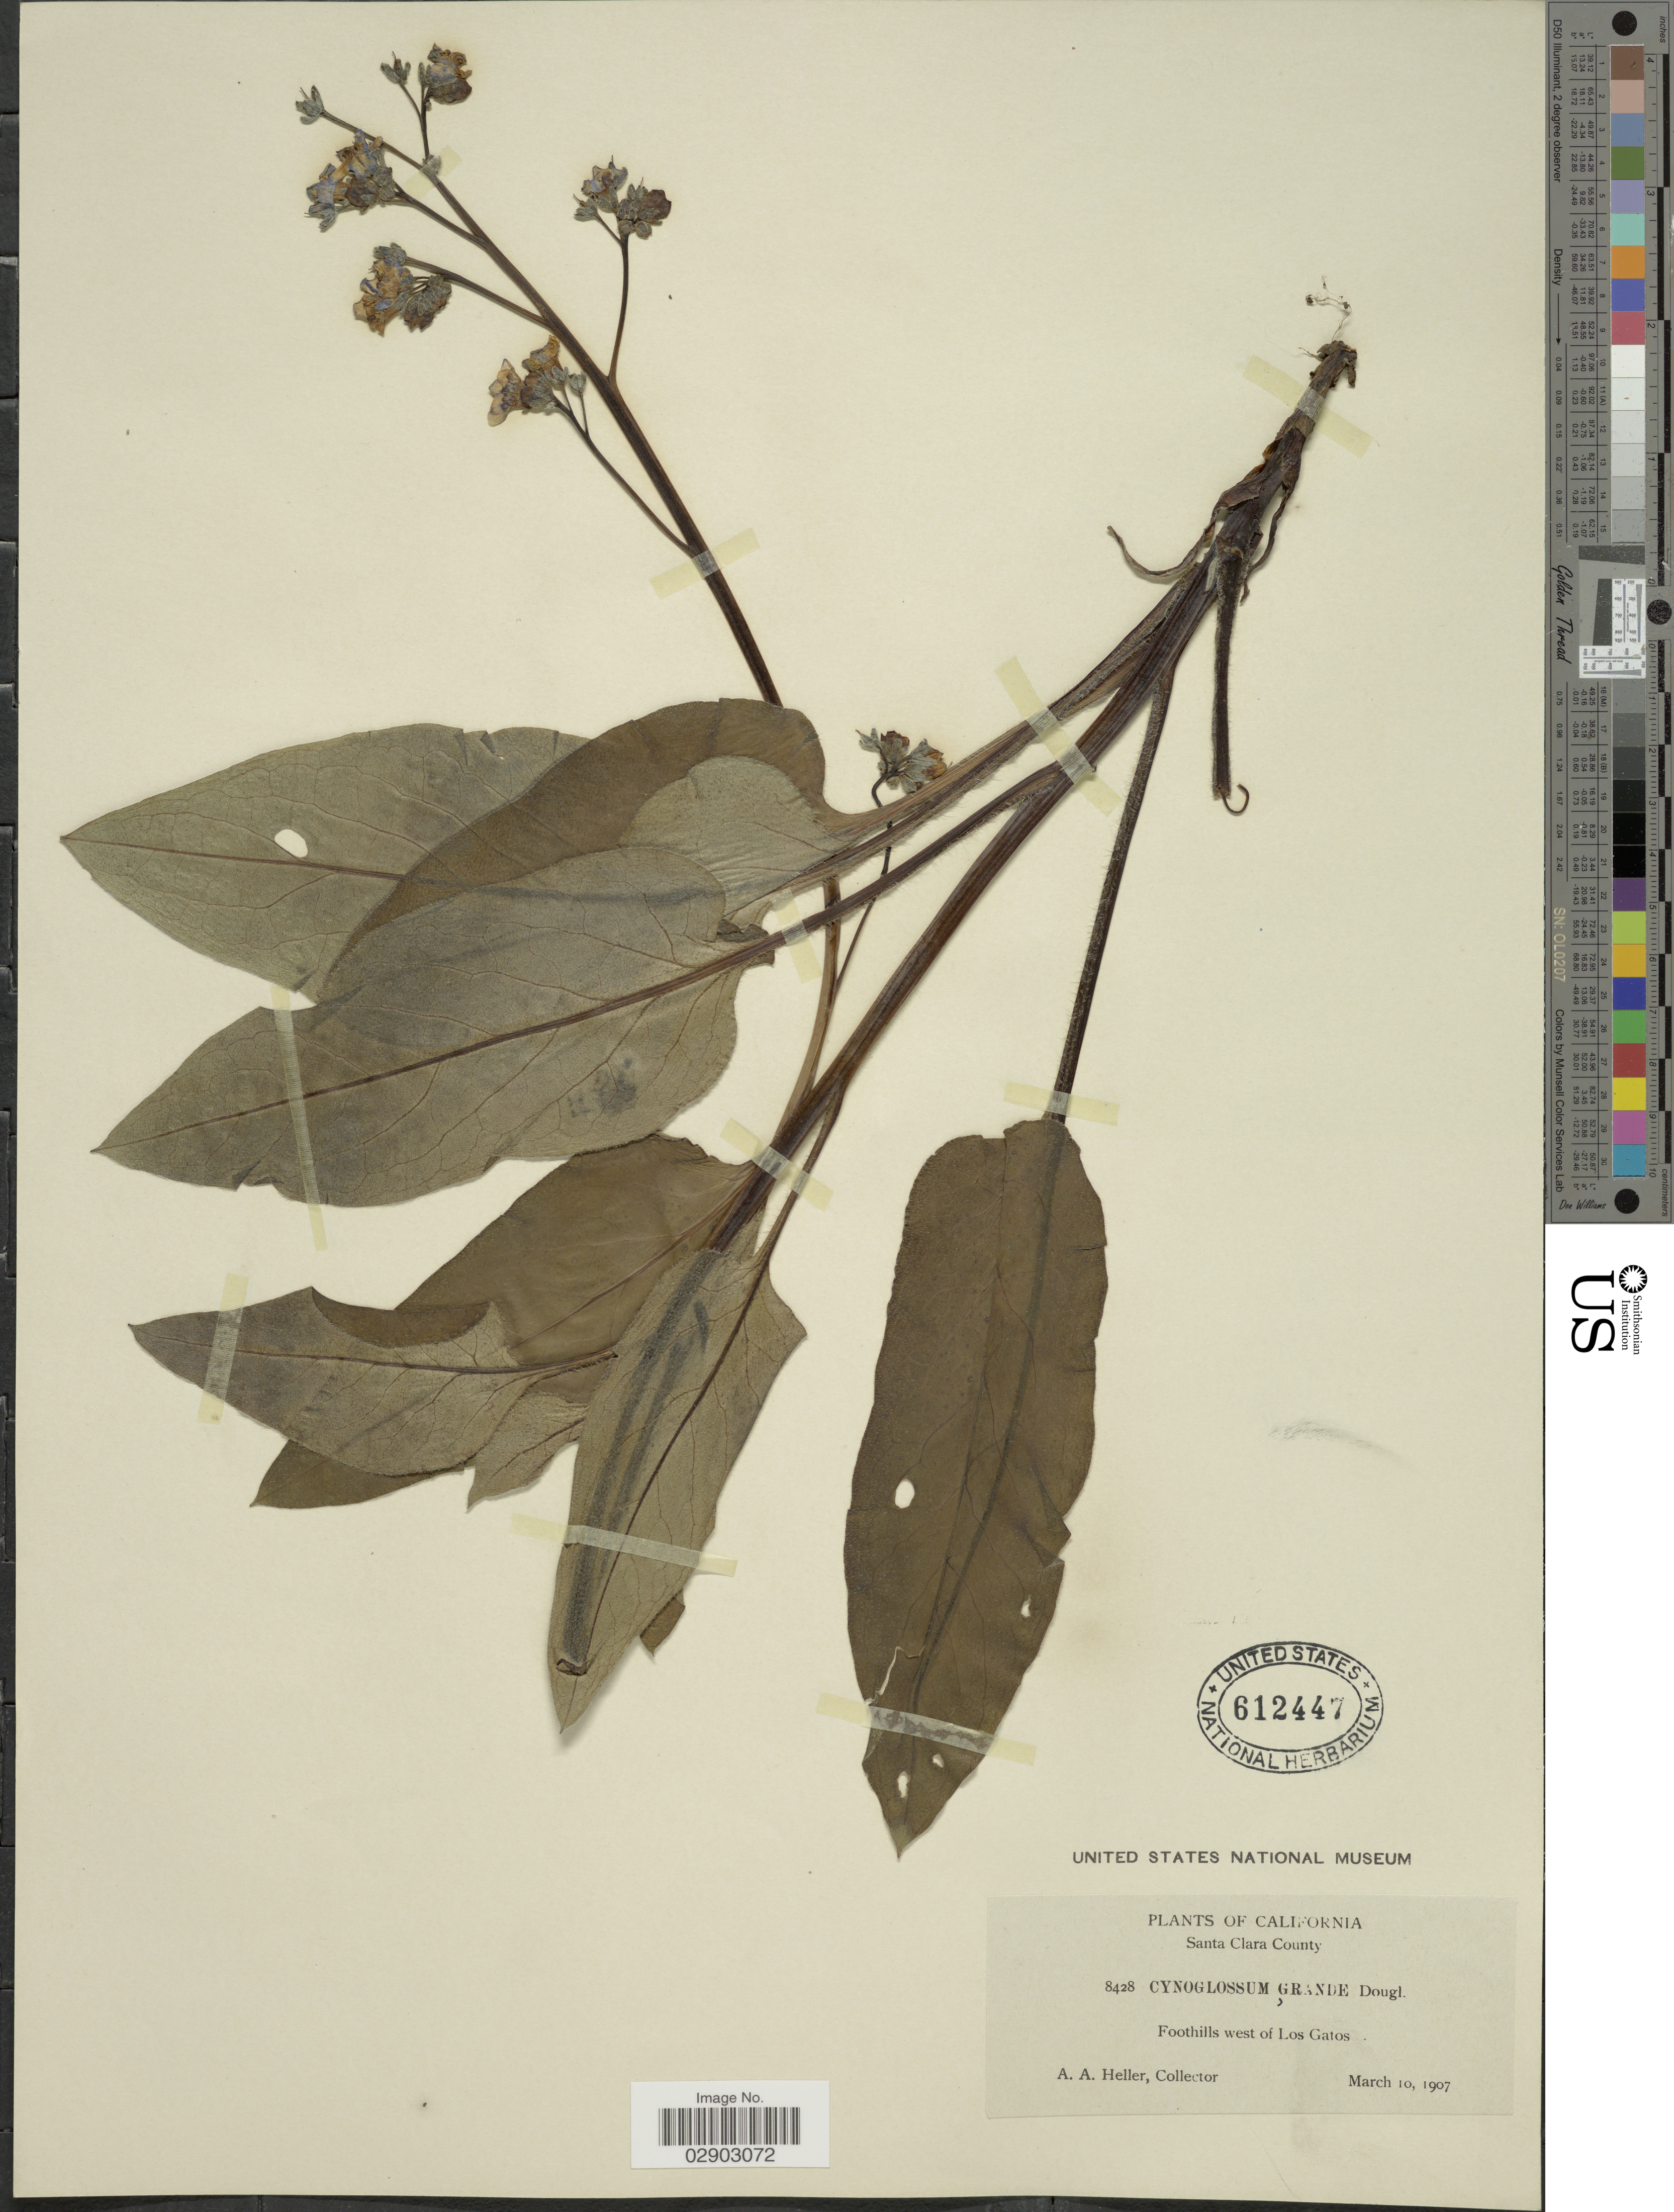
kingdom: Plantae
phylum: Tracheophyta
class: Magnoliopsida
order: Boraginales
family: Boraginaceae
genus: Cynoglossum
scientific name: Cynoglossum grande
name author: Douglas ex Lehm.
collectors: A. A. Heller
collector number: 8428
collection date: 1907-03-10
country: United States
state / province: California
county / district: Santa Clara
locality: Santa Clara County. Foothills west of Los Gatos.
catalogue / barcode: US 612447